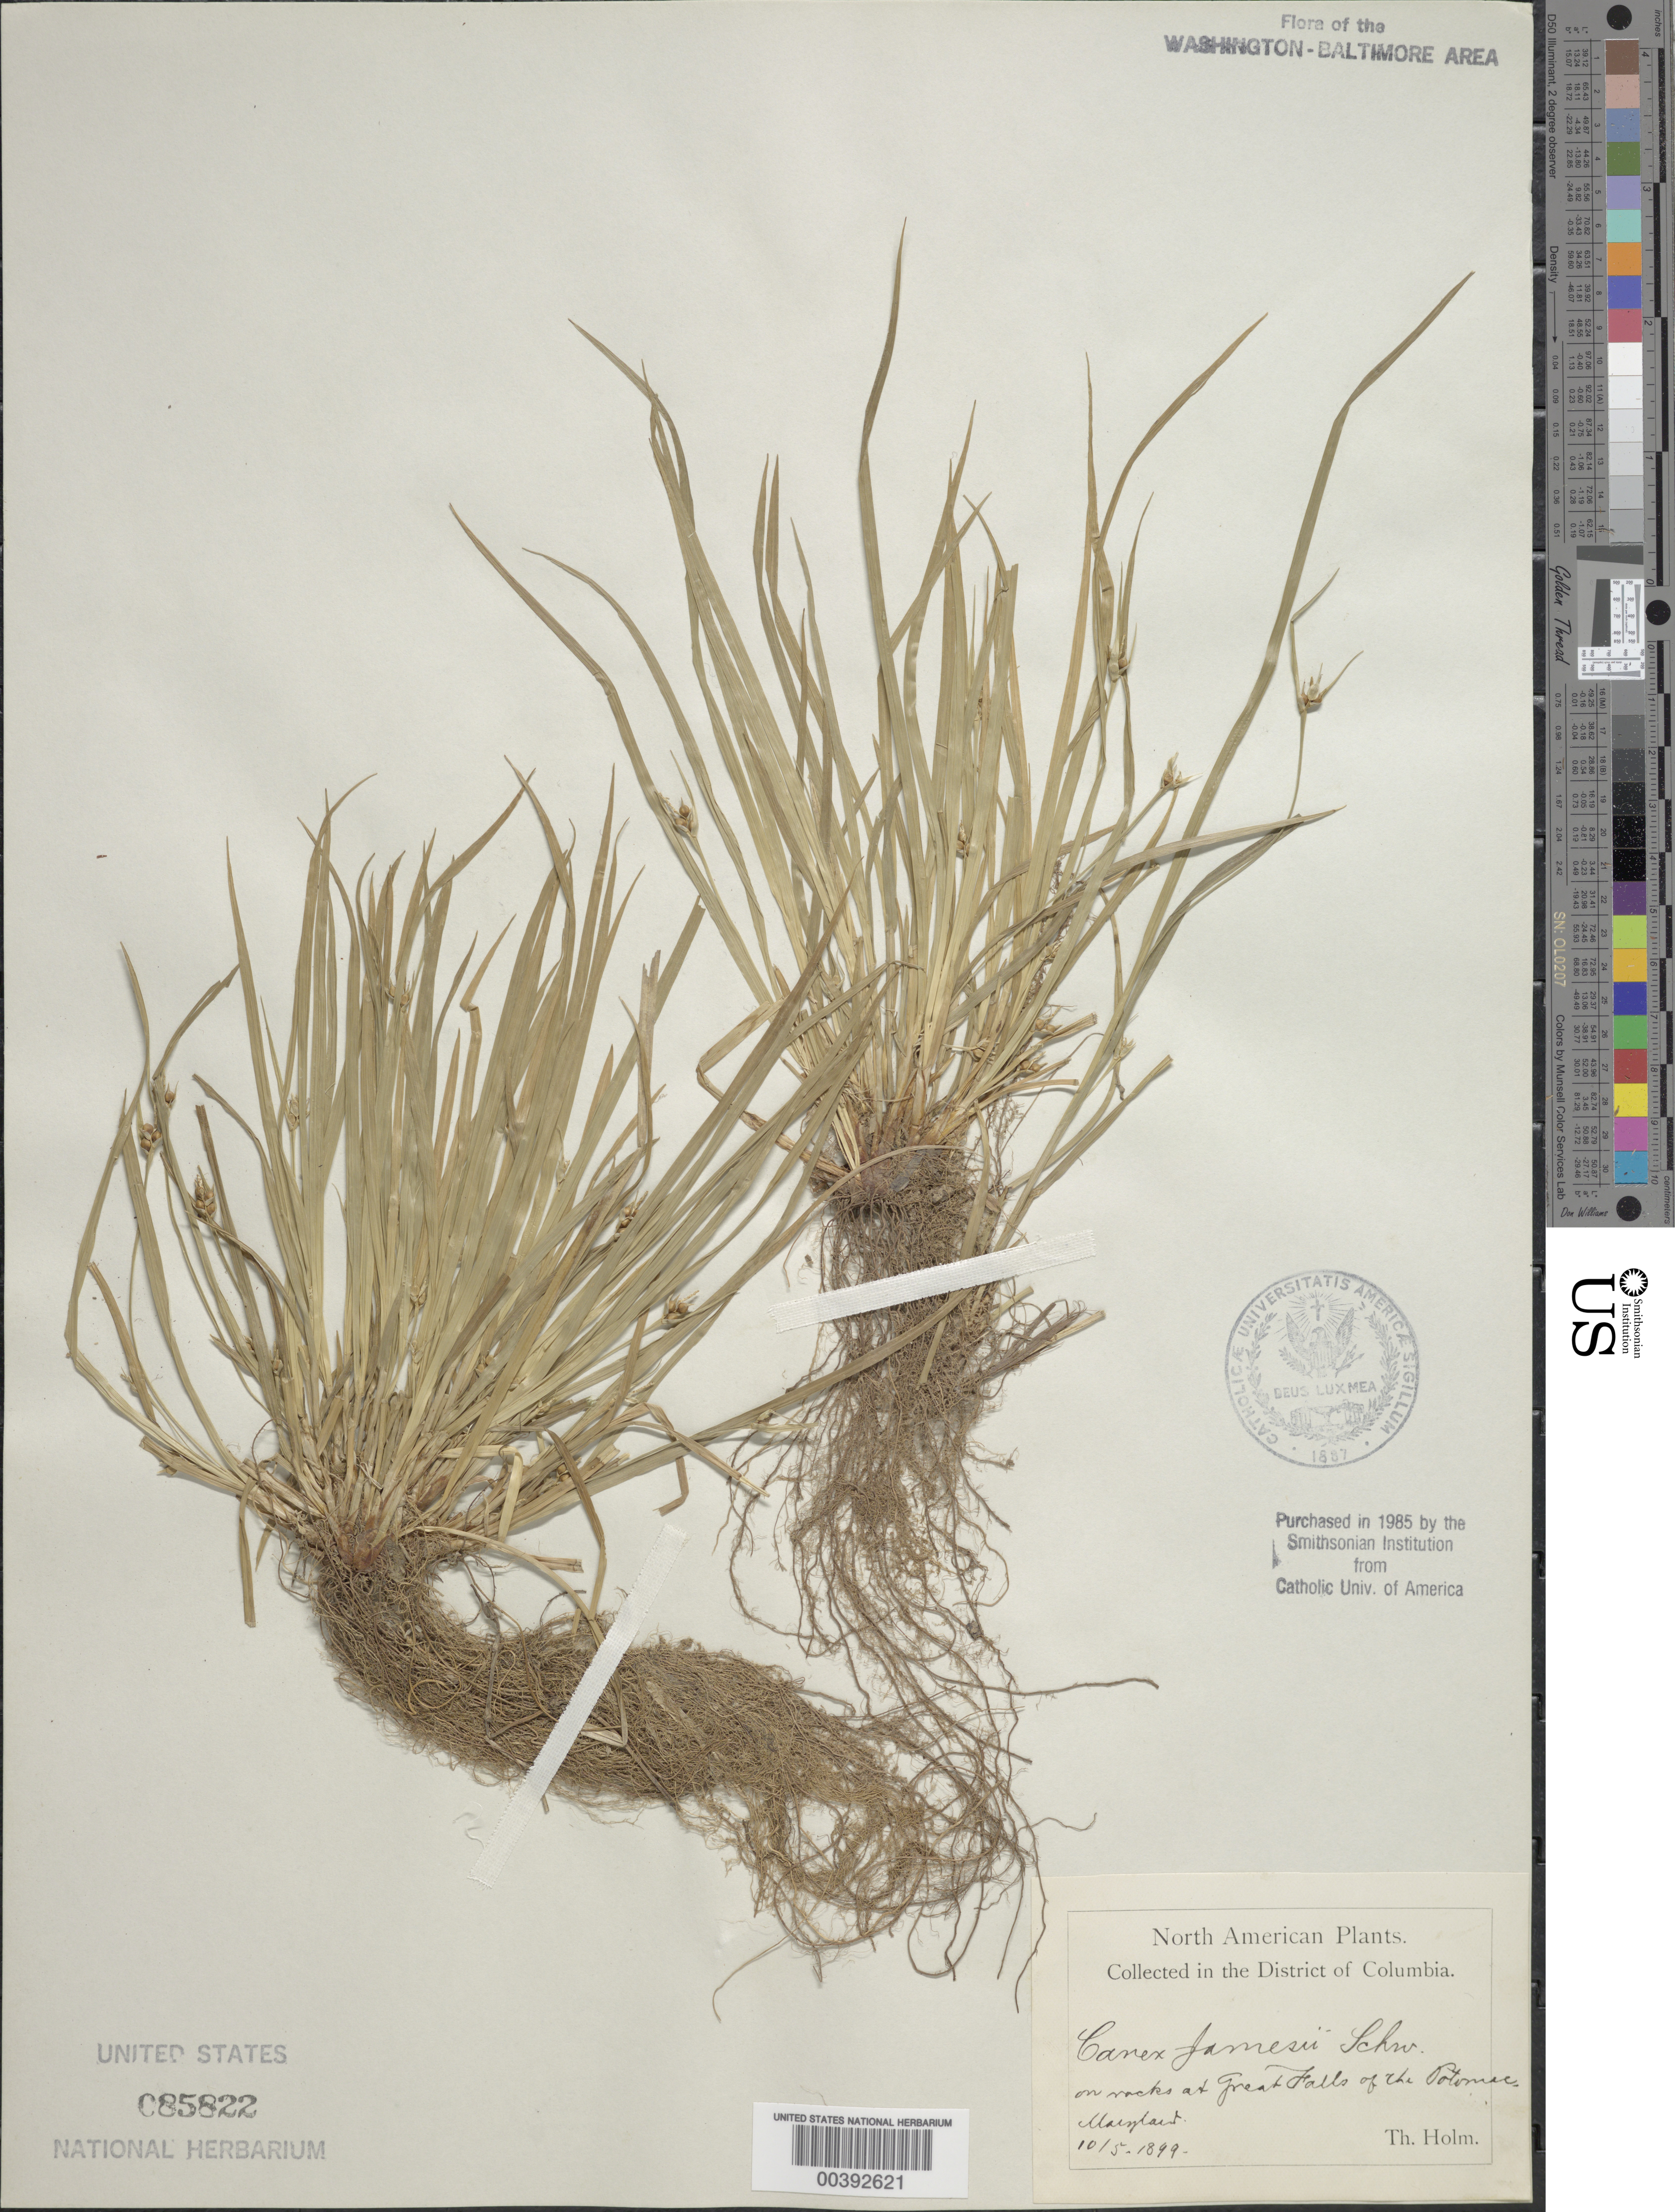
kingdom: Plantae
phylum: Tracheophyta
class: Liliopsida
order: Poales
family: Cyperaceae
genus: Carex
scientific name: Carex jamesii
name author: Schwein.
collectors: T. Holm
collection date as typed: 10 May 1899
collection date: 1899-05-10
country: United States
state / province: Maryland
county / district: Montgomery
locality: Great Falls of the Potomac River C. & O. Canal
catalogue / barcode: US 85822